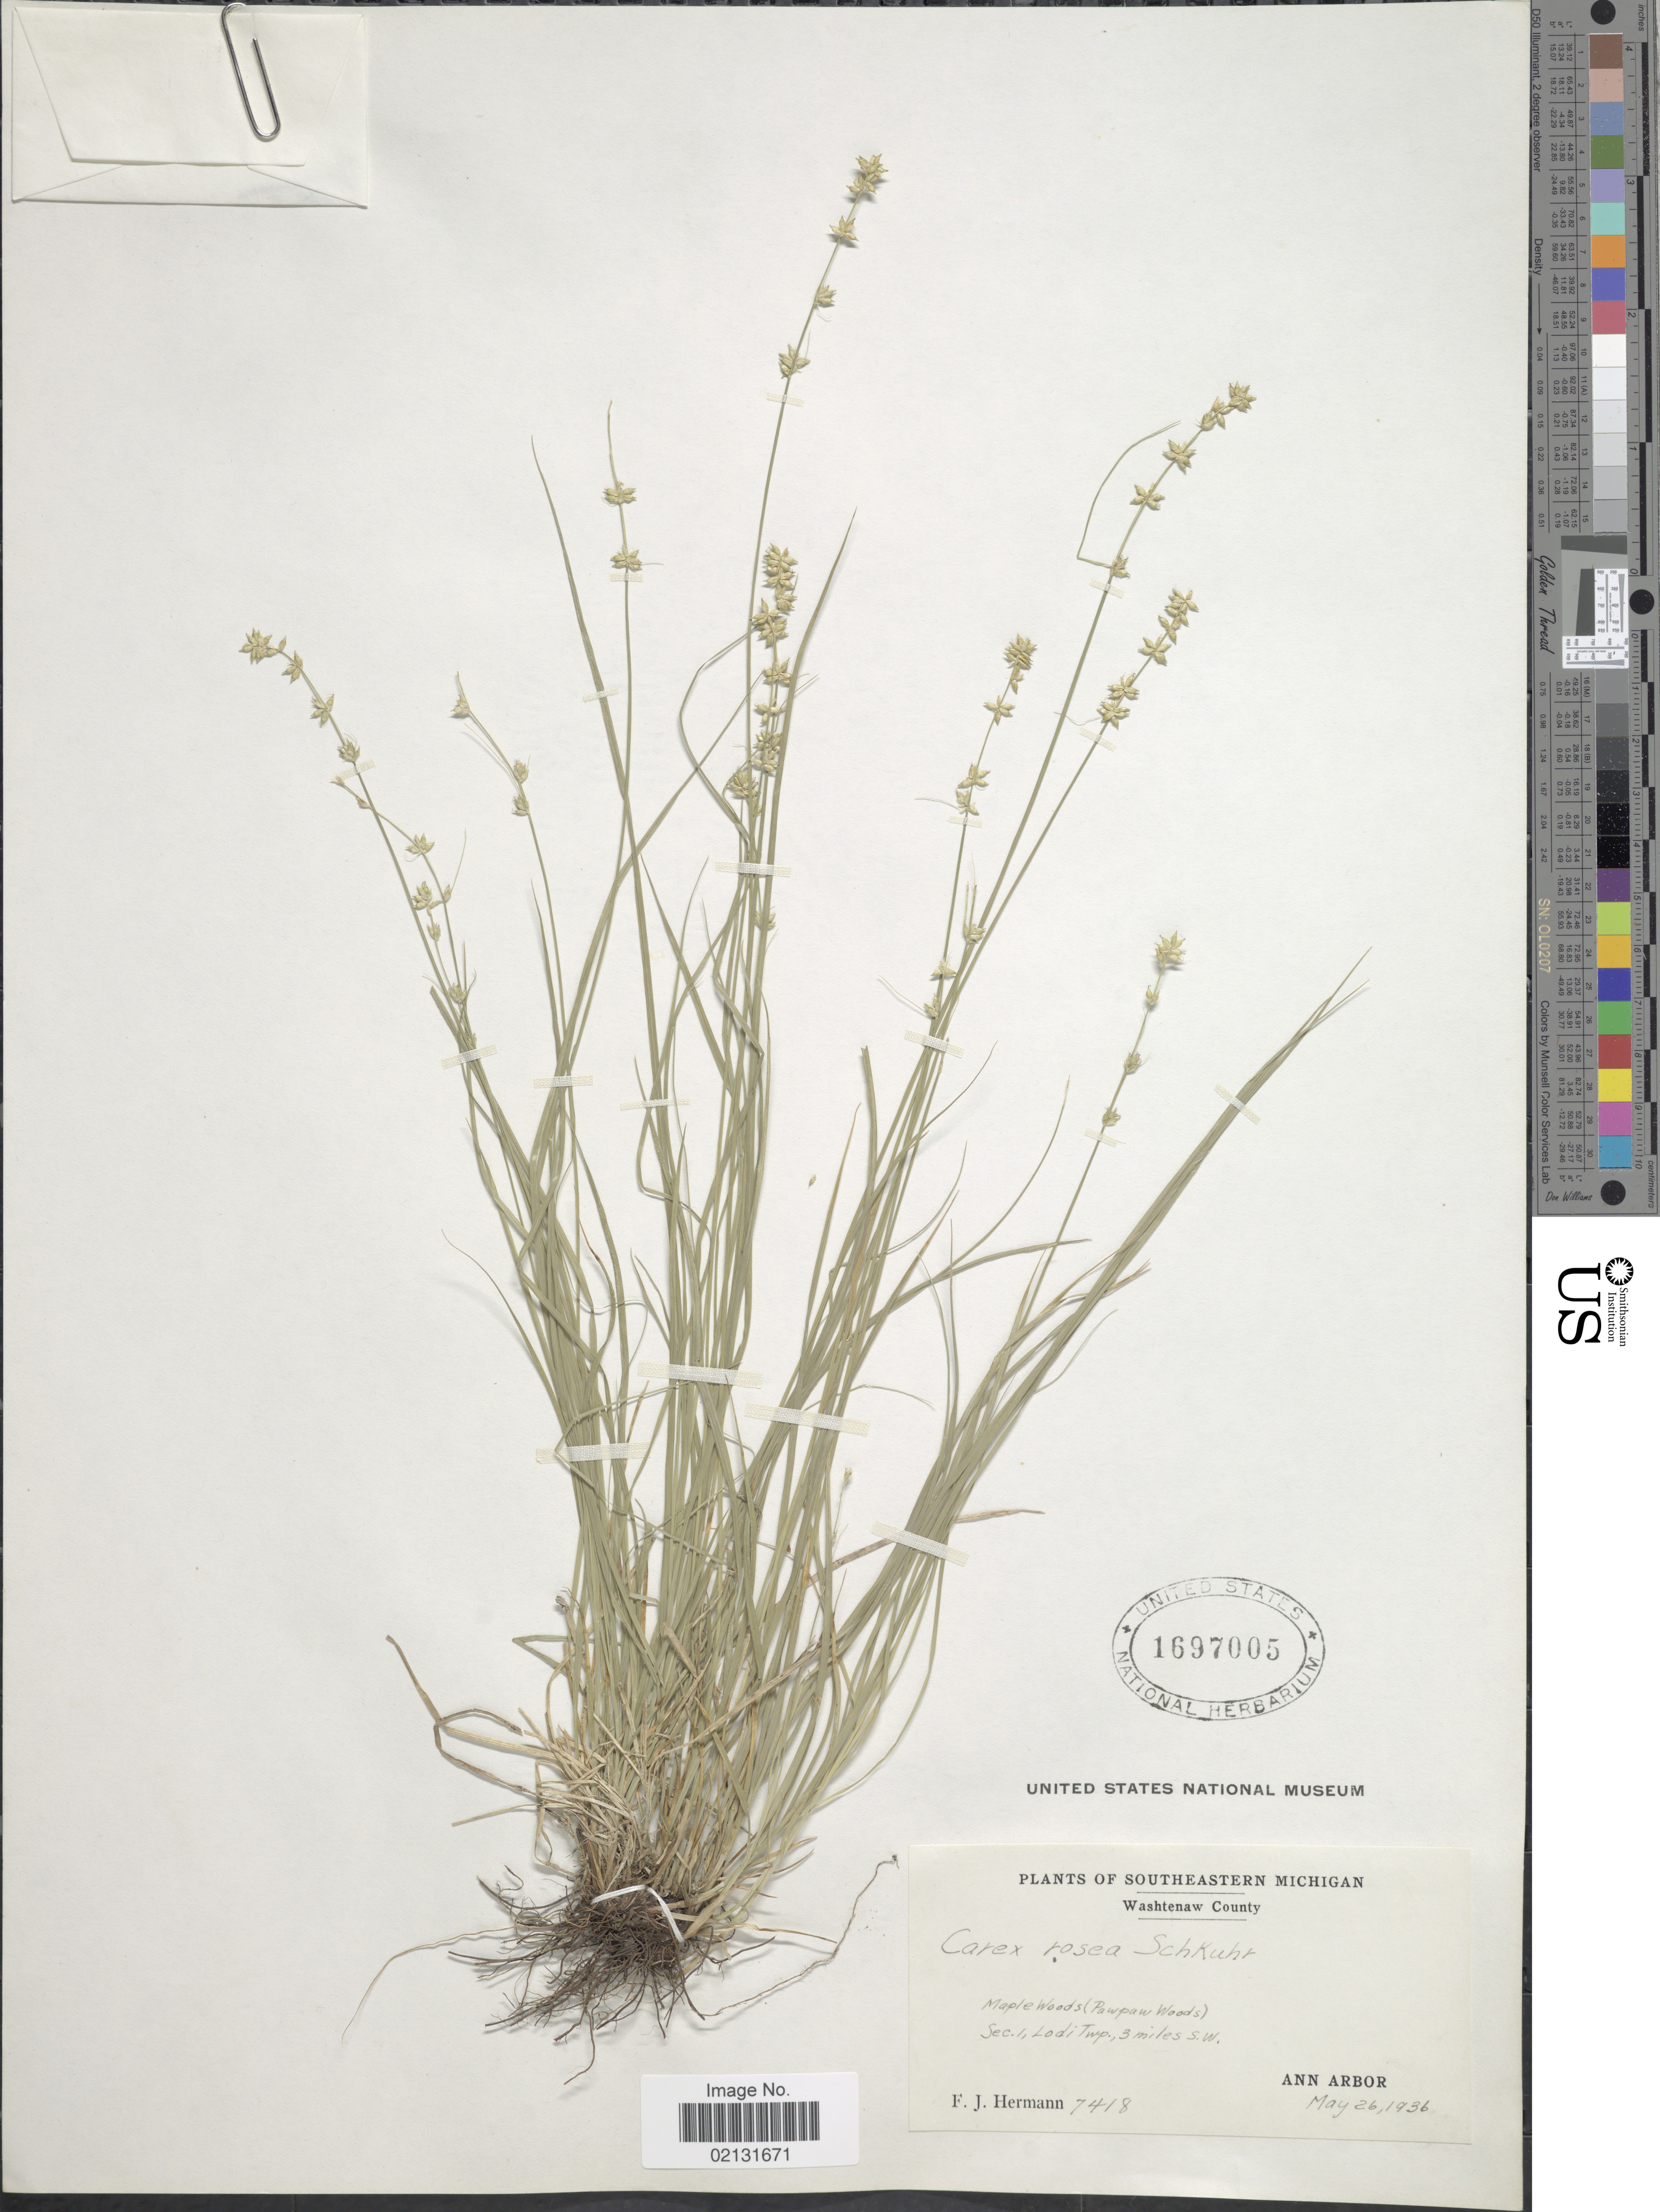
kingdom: Plantae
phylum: Tracheophyta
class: Liliopsida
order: Poales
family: Cyperaceae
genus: Carex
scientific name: Carex rosea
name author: Willd.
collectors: F. J. Hermann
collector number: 7418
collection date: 1936-05-26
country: United States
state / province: Michigan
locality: Southeastern Michigan, Washtenaw County, maple woods (Pawpaw Woods), Sec. 1, Lodi Twp., 3 miles S.W. Ann Harbor.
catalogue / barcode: US 1697005